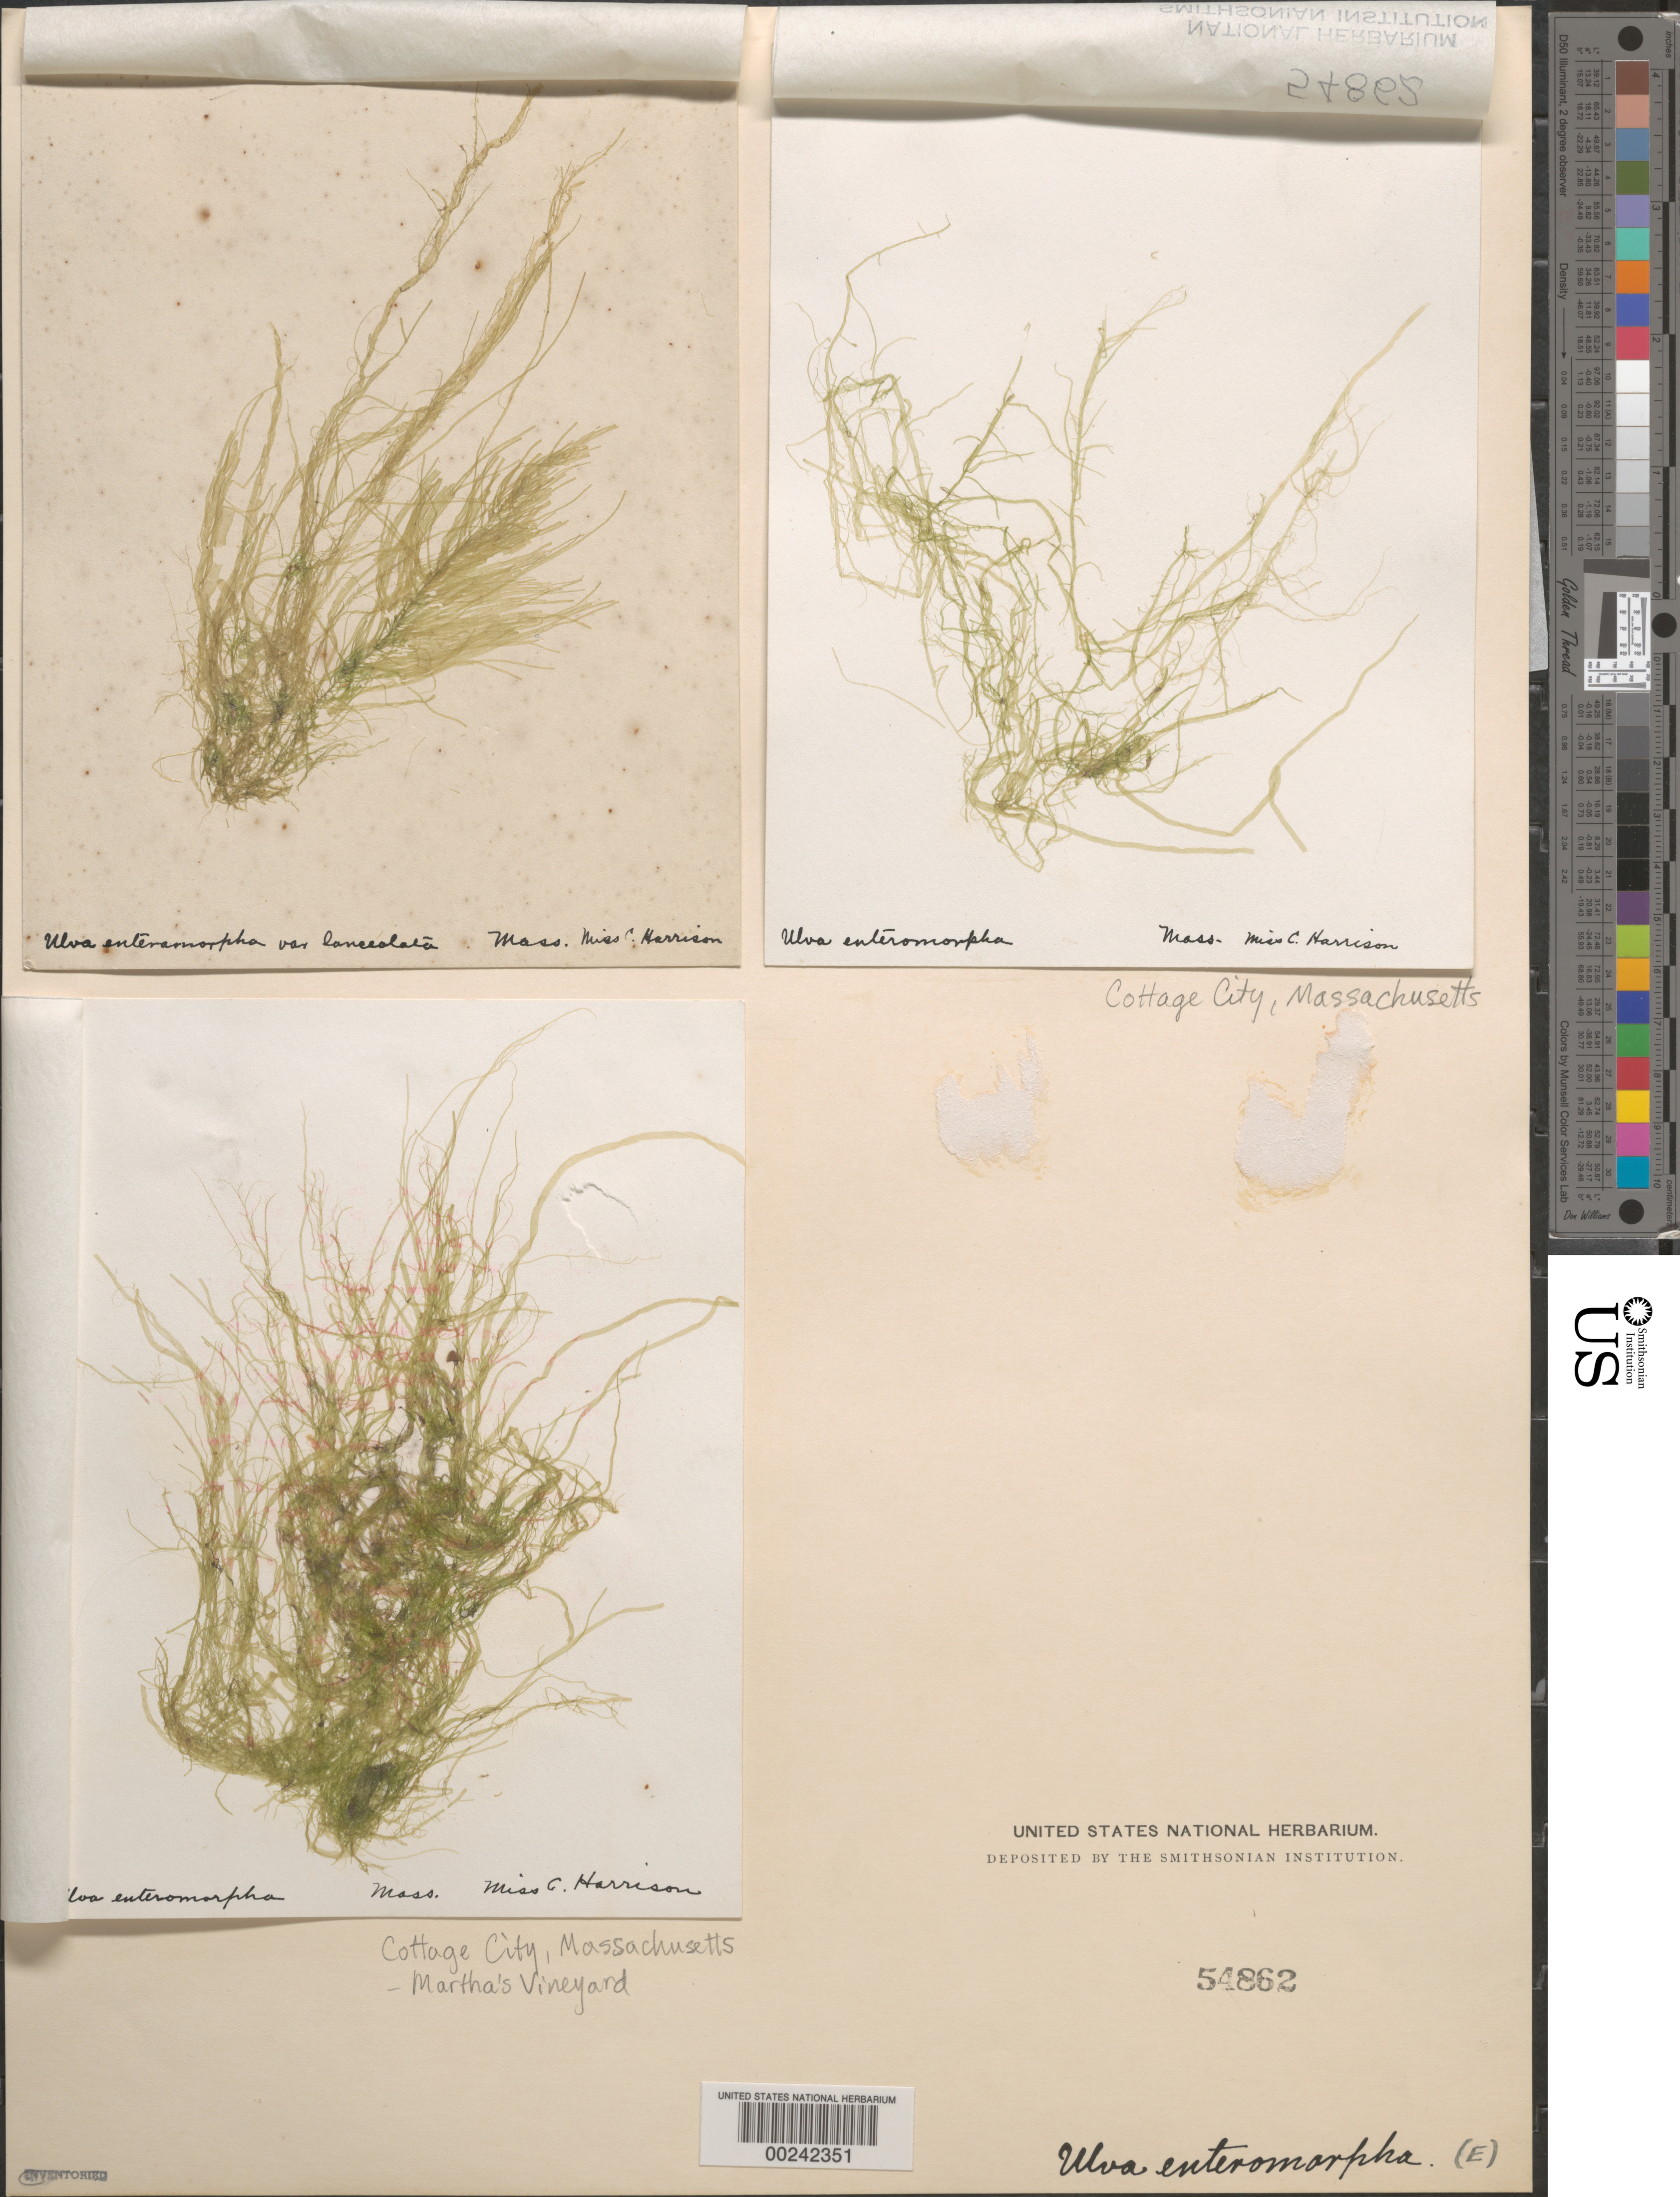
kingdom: Plantae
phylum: Chlorophyta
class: Ulvophyceae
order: Ulvales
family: Ulvaceae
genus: Ulva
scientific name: Ulva enteromorpha var. lanceolata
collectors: C. Harrison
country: United States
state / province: Massachusetts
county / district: Dukes County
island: Martha's Vineyard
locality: Cottage City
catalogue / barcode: US 54862